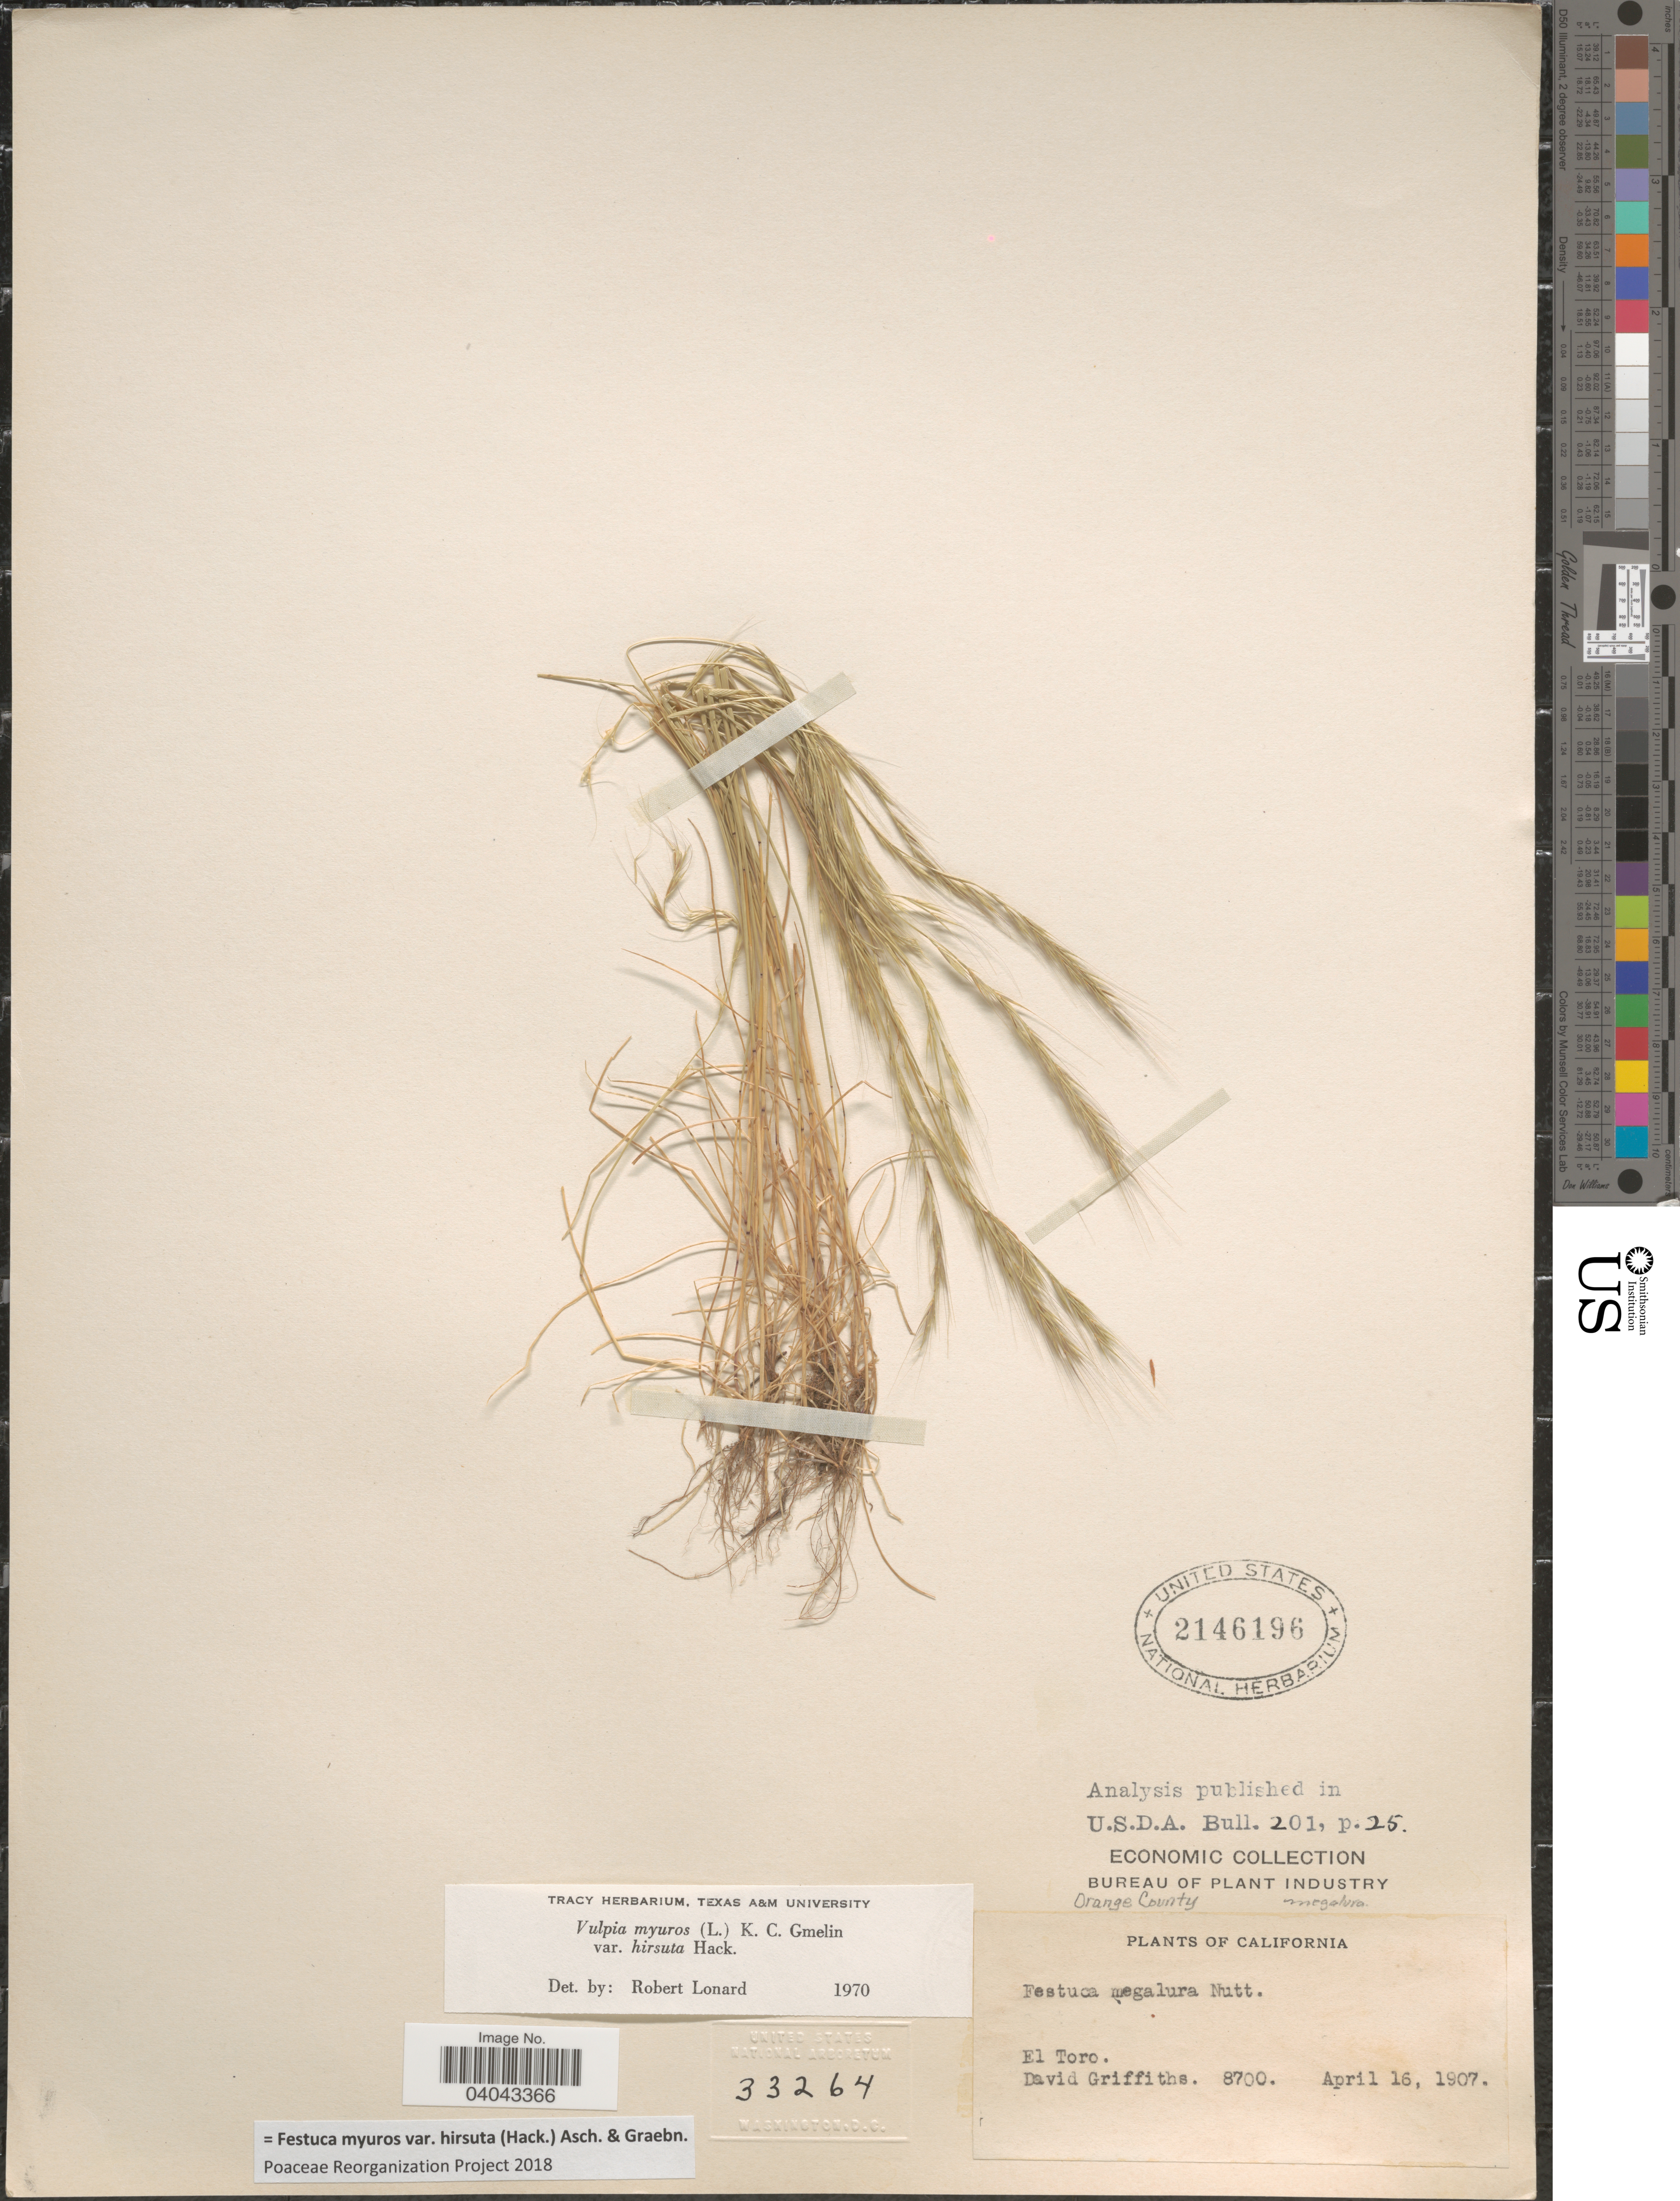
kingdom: Plantae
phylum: Tracheophyta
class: Liliopsida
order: Poales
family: Poaceae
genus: Festuca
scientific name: Festuca myuros var. hirsuta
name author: (Hack.) Asch. & Graebn.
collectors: D. Griffiths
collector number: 8700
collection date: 1907-04-16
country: United States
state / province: California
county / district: Orange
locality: Orange County. El Toro.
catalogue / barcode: US 2146196